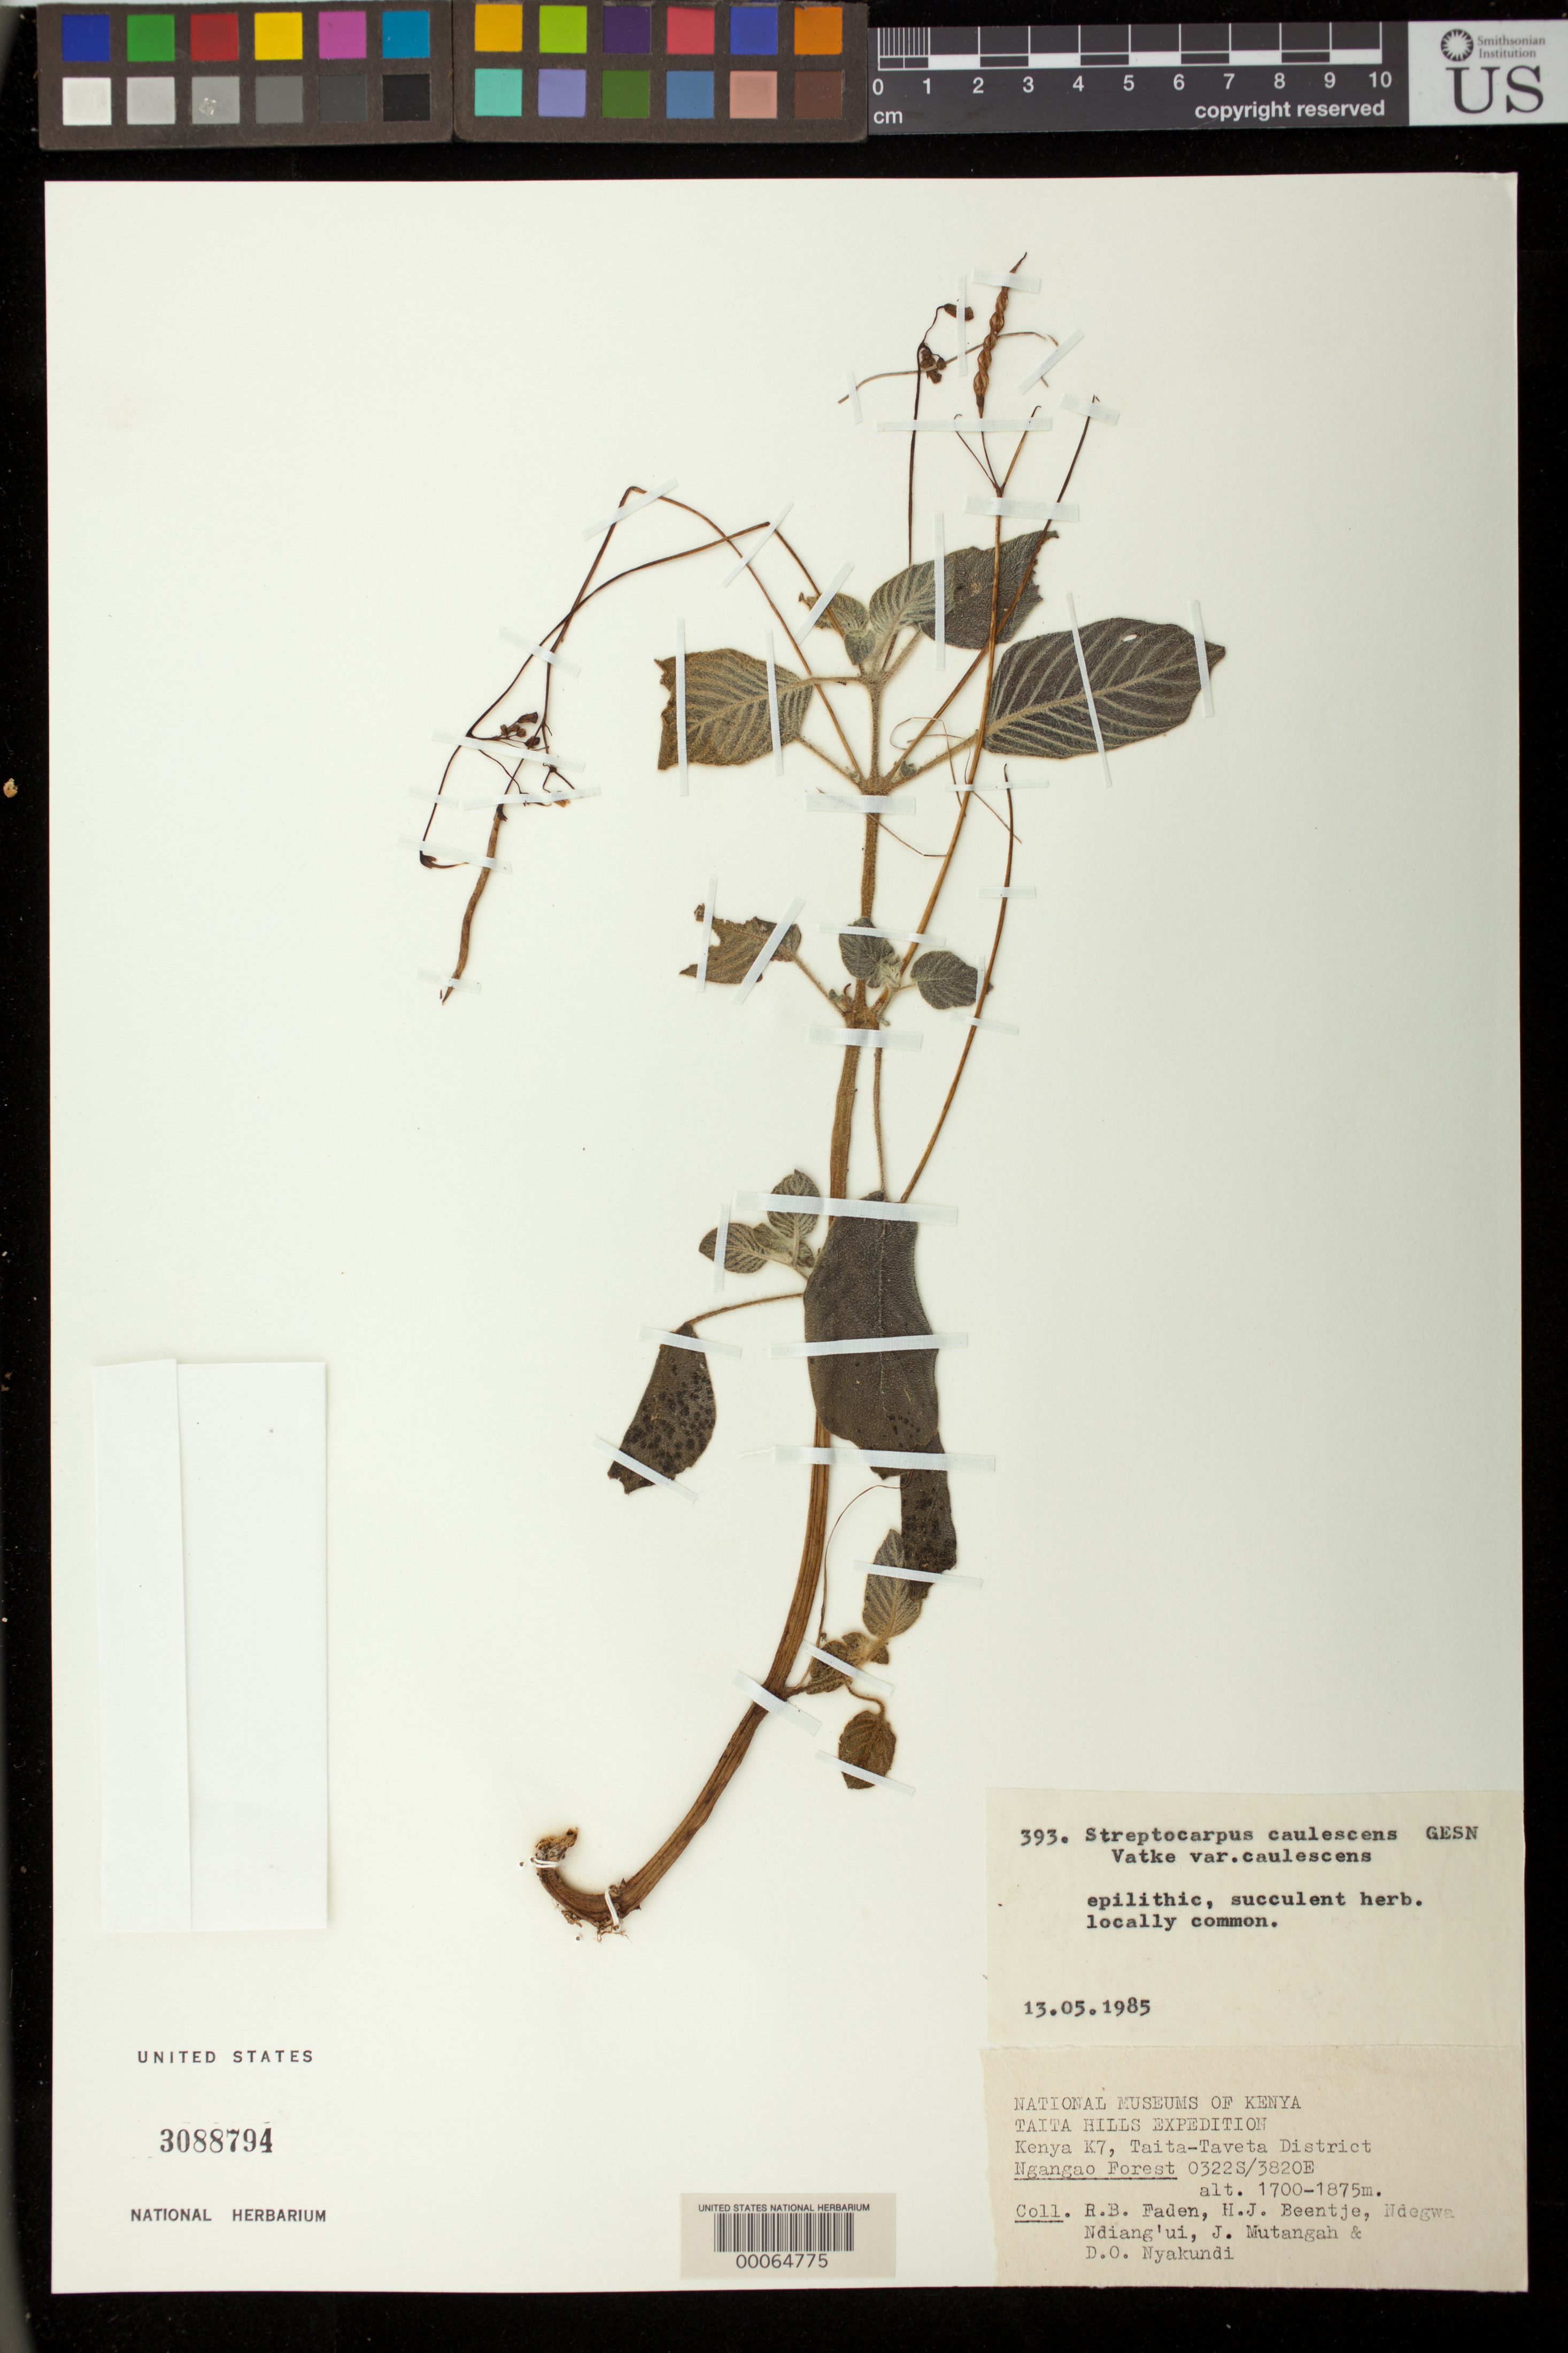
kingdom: Plantae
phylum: Tracheophyta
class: Magnoliopsida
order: Lamiales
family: Gesneriaceae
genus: Streptocarpus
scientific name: Streptocarpus caulescens var. caulescens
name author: Vatke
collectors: R. B. Faden, H. J. Beentje, N. Ndiang'ui, J. Mutangah & D. Nyakundi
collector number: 393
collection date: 1985-05-13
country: Kenya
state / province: Taita Taveta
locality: Ngangao Forest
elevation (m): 1700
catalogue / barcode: US 3088794